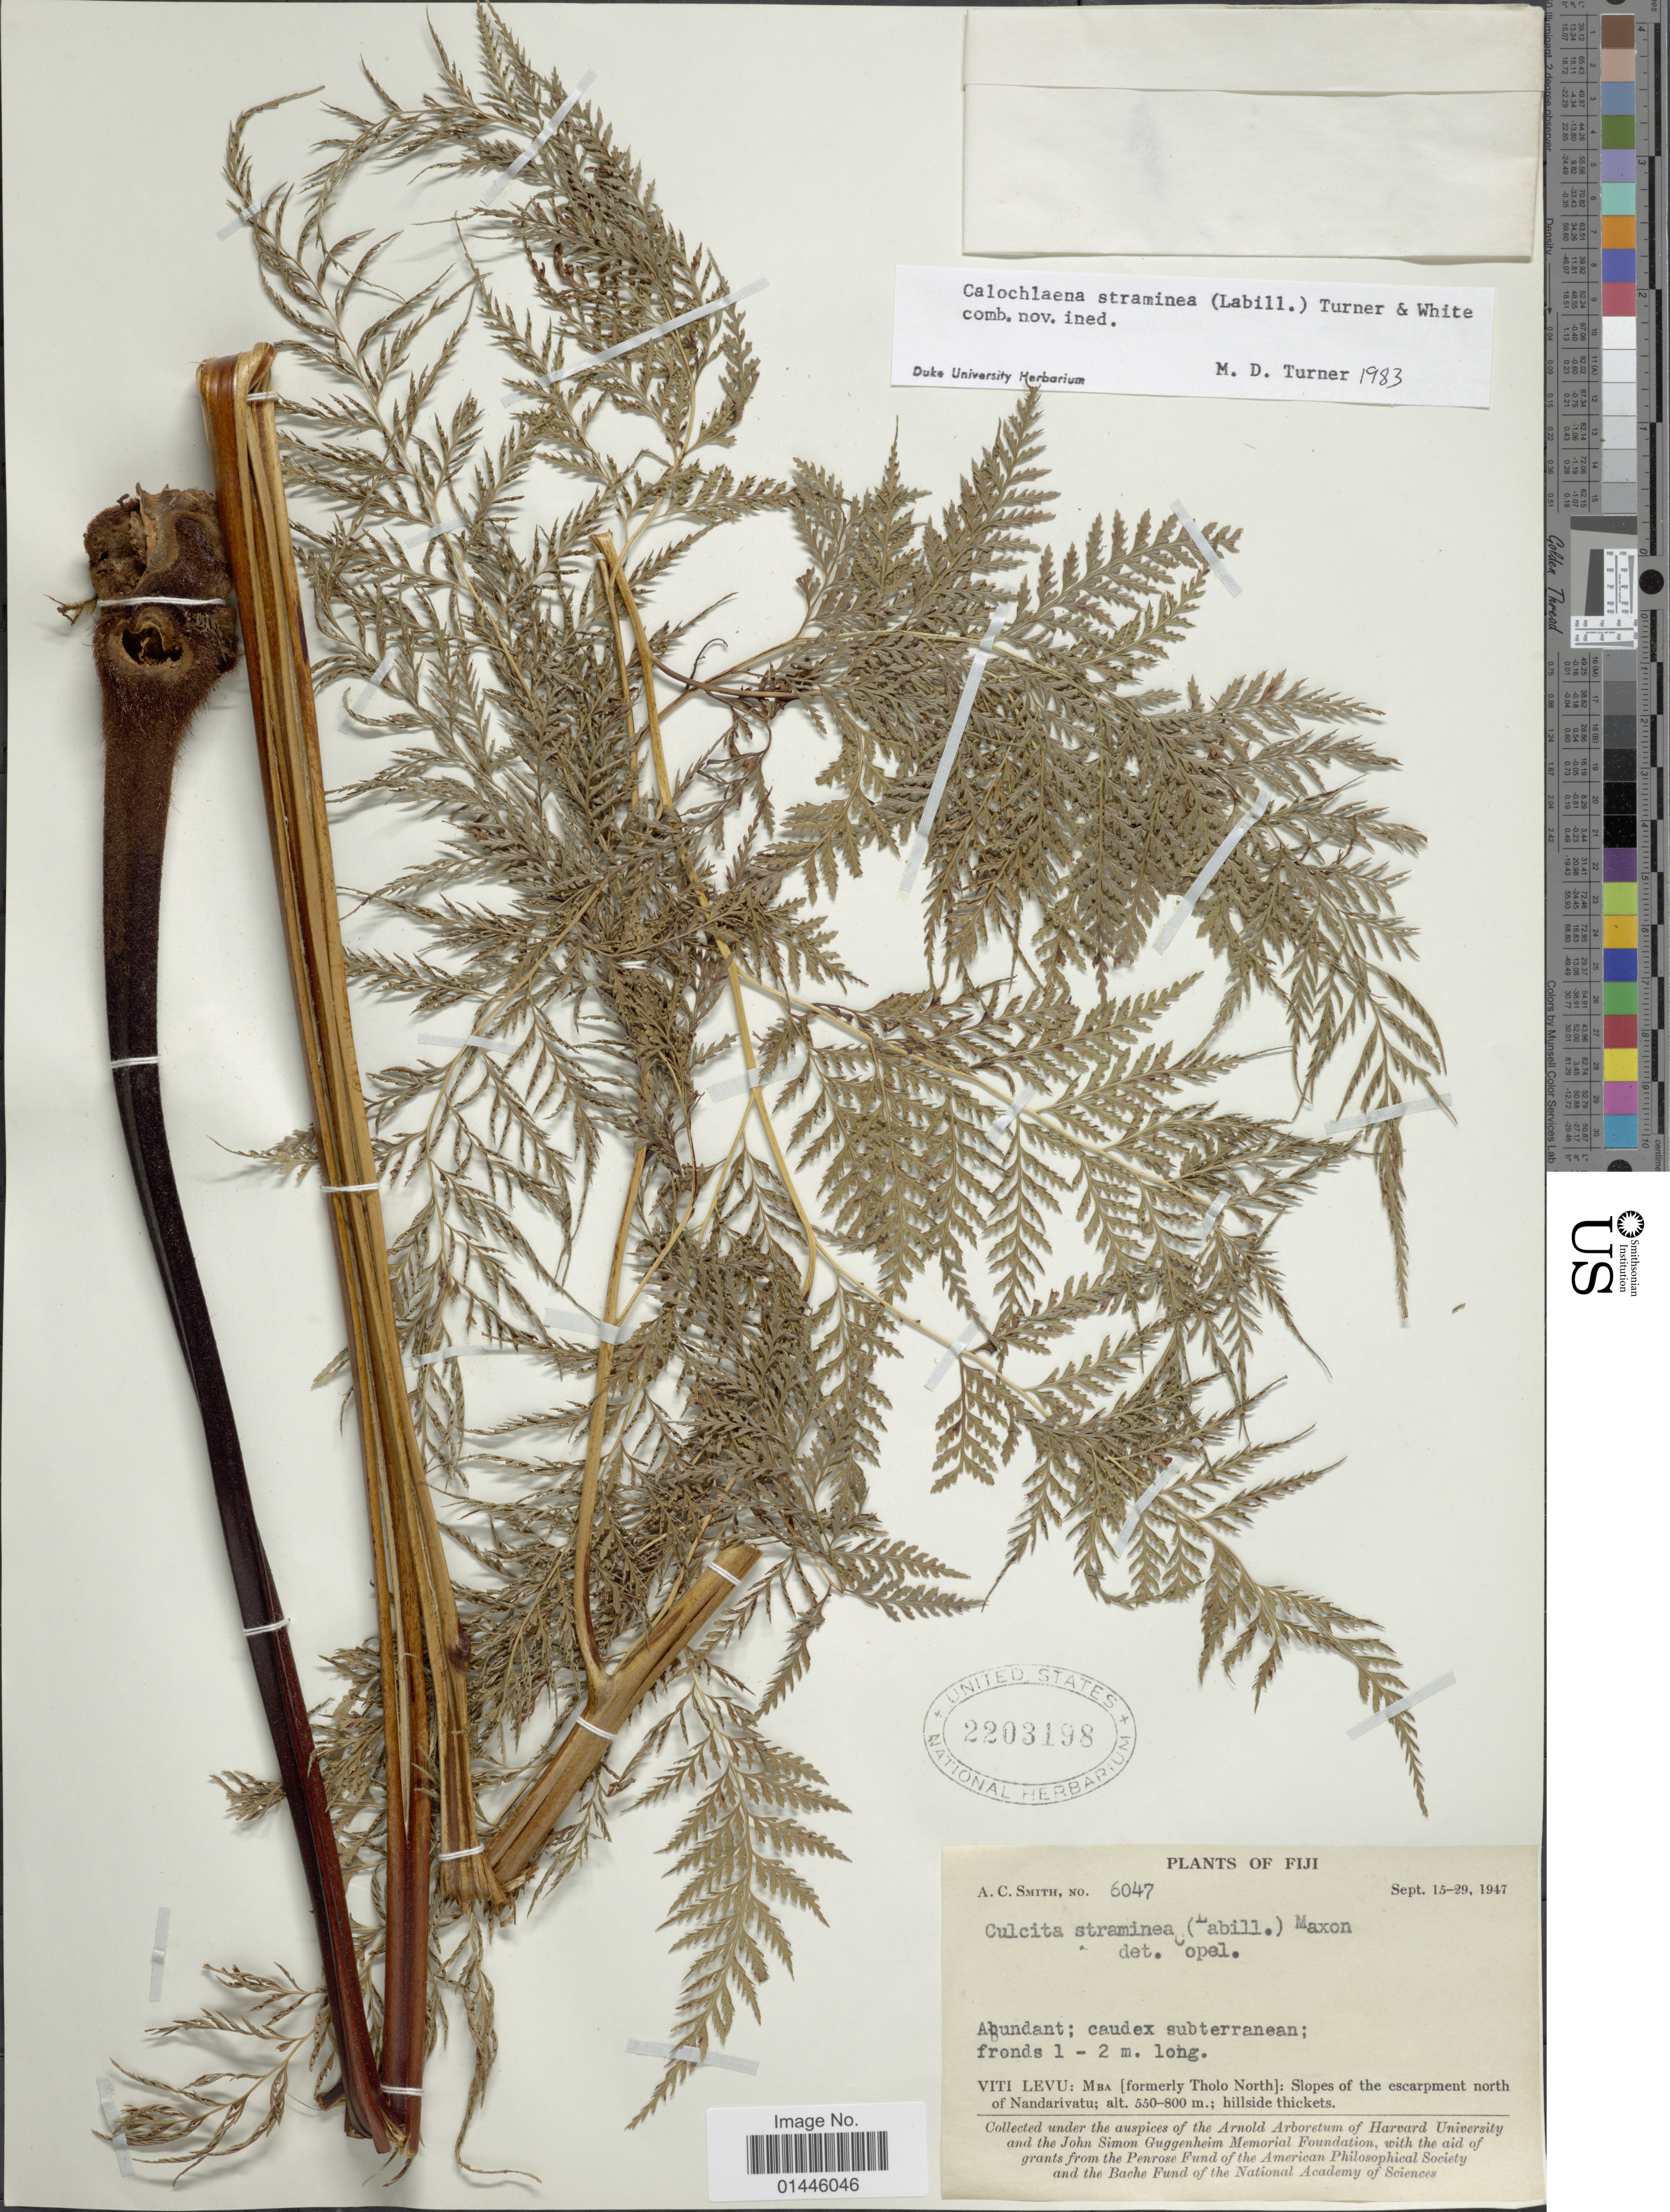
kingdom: Plantae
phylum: Tracheophyta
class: Polypodiopsida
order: Cyatheales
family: Dicksoniaceae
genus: Calochlaena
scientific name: Calochlaena straminea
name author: (Labill.) M.D. Turner & R.A. White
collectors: A. C. Smith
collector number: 6047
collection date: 1947-09-15/1947-09-29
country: Fiji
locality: Viti Levu, Mba (formerly Tholo North): slopes of the escarpment north of Nandarivatu, hillside thickets.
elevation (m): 550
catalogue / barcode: US 2203198